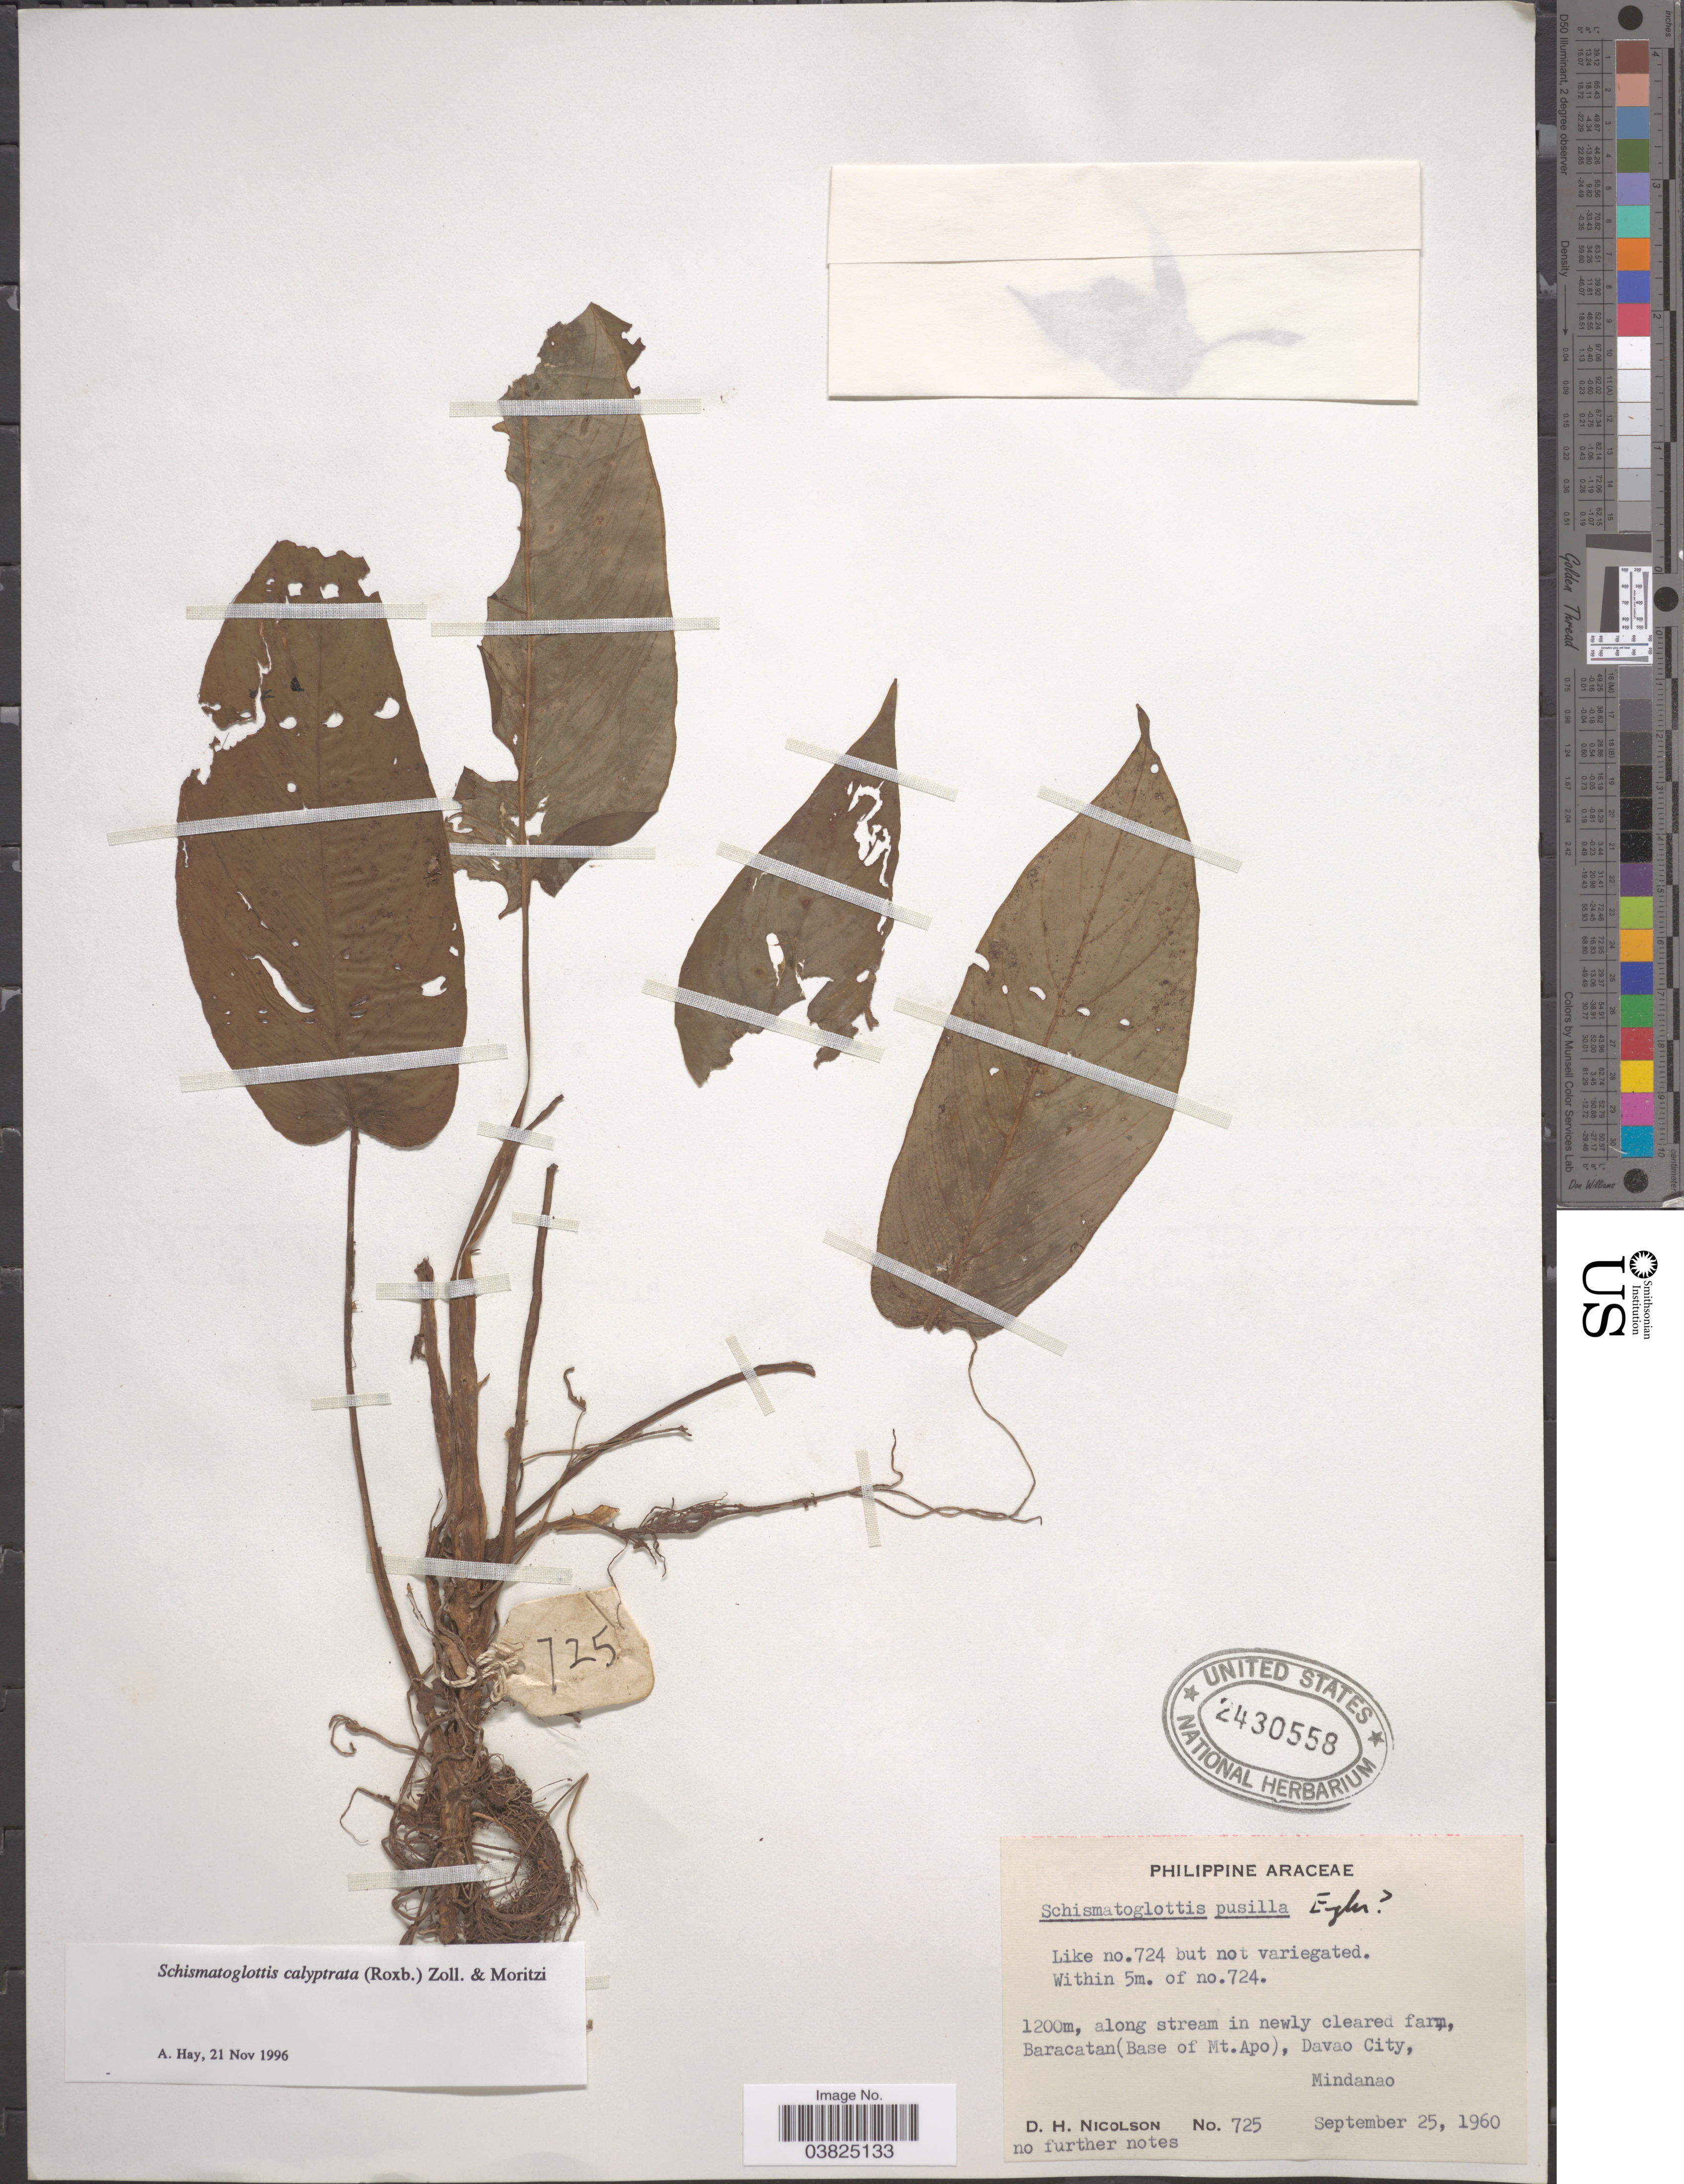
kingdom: Plantae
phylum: Tracheophyta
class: Liliopsida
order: Alismatales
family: Araceae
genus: Schismatoglottis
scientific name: Schismatoglottis calyptrata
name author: Zoll. & Moritzi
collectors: D. H. Nicolson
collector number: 725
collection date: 1960-09-25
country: Philippines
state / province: Davao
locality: Along stream in newly cleared farm, Baracatan (Base of Mt. Apo), Davao City, Mindanao.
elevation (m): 1200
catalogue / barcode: US 2430558